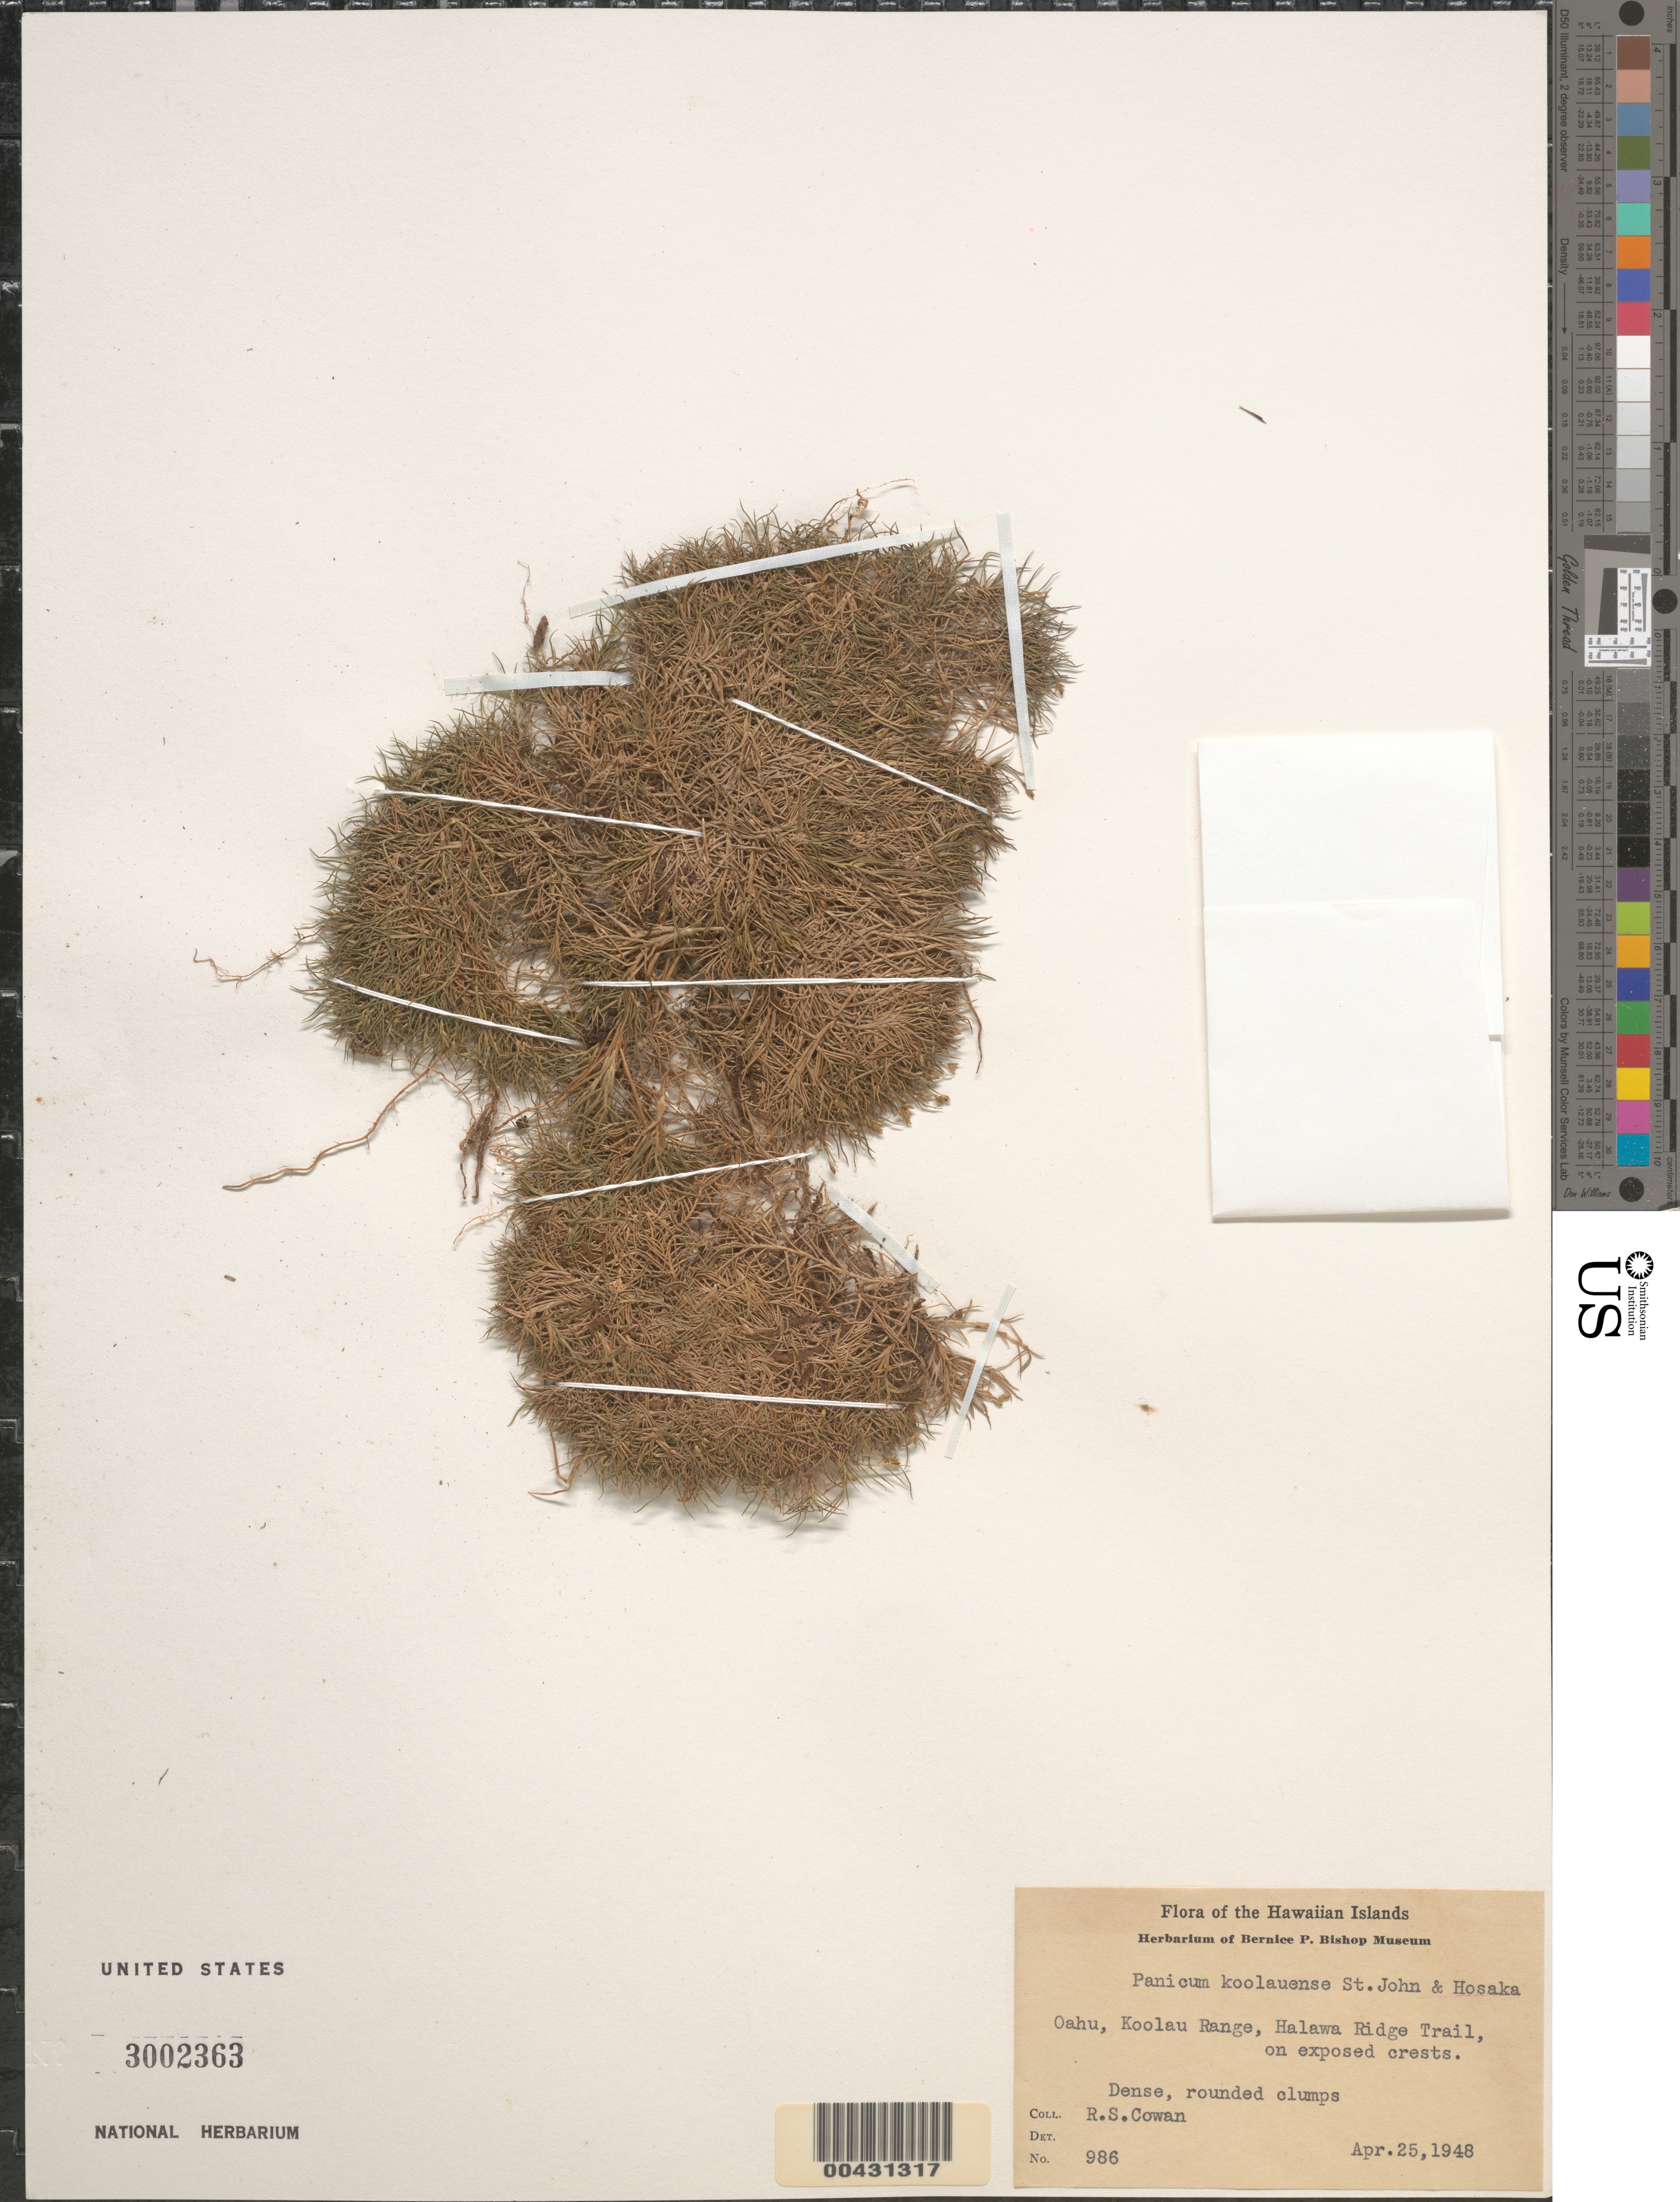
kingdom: Plantae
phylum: Tracheophyta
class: Liliopsida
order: Poales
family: Poaceae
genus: Dichanthelium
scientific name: Dichanthelium koolauense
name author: (H. St. John & Hosaka) C.A. Clark & Gould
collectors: R. S. Cowan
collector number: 986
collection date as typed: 25 Apr 1948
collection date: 1948-04-25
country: United States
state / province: Hawaii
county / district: Honolulu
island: Oahu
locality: Koolau Range, Halawa Ridge Trail, on exposed crests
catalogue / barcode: US 3002363